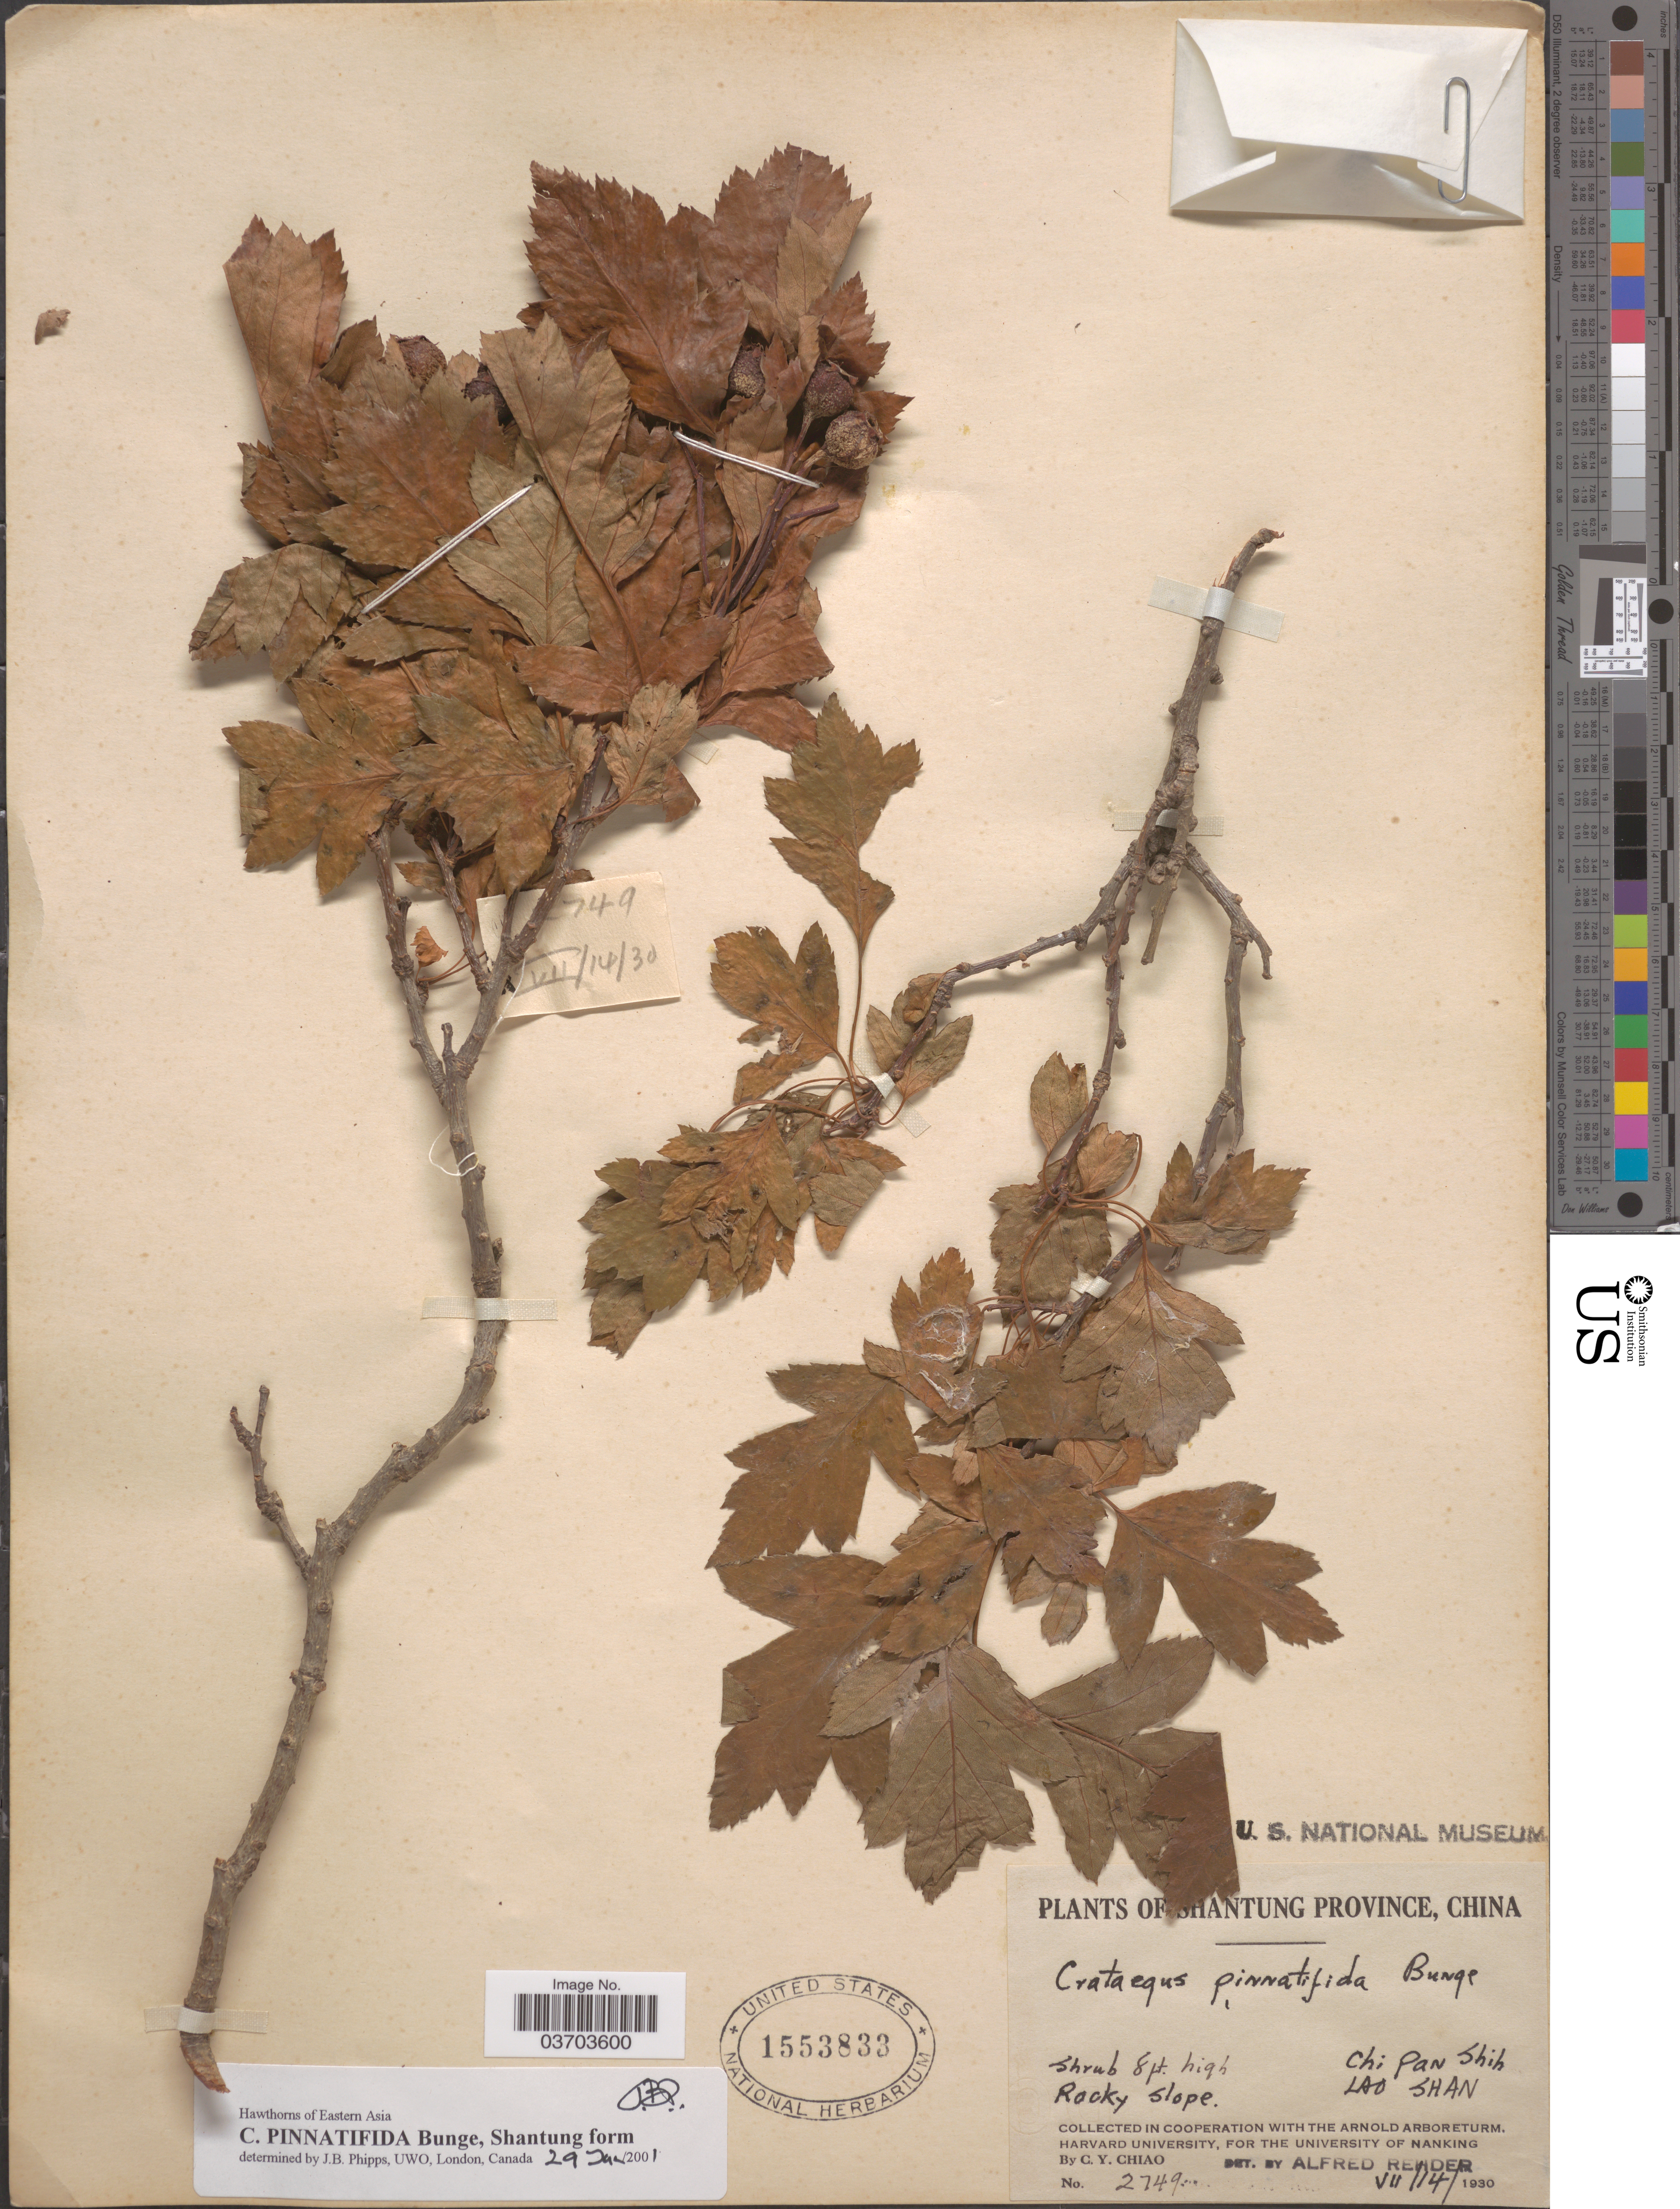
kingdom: Plantae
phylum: Tracheophyta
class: Magnoliopsida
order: Rosales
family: Rosaceae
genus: Crataegus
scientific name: Crataegus pinnatifida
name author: Bunge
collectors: C. Y. Chiao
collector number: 2749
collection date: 1930-07-14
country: China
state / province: Shandong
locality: Shantung Province. Chi Pan Shih, Lao Shan.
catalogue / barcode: US 1553833